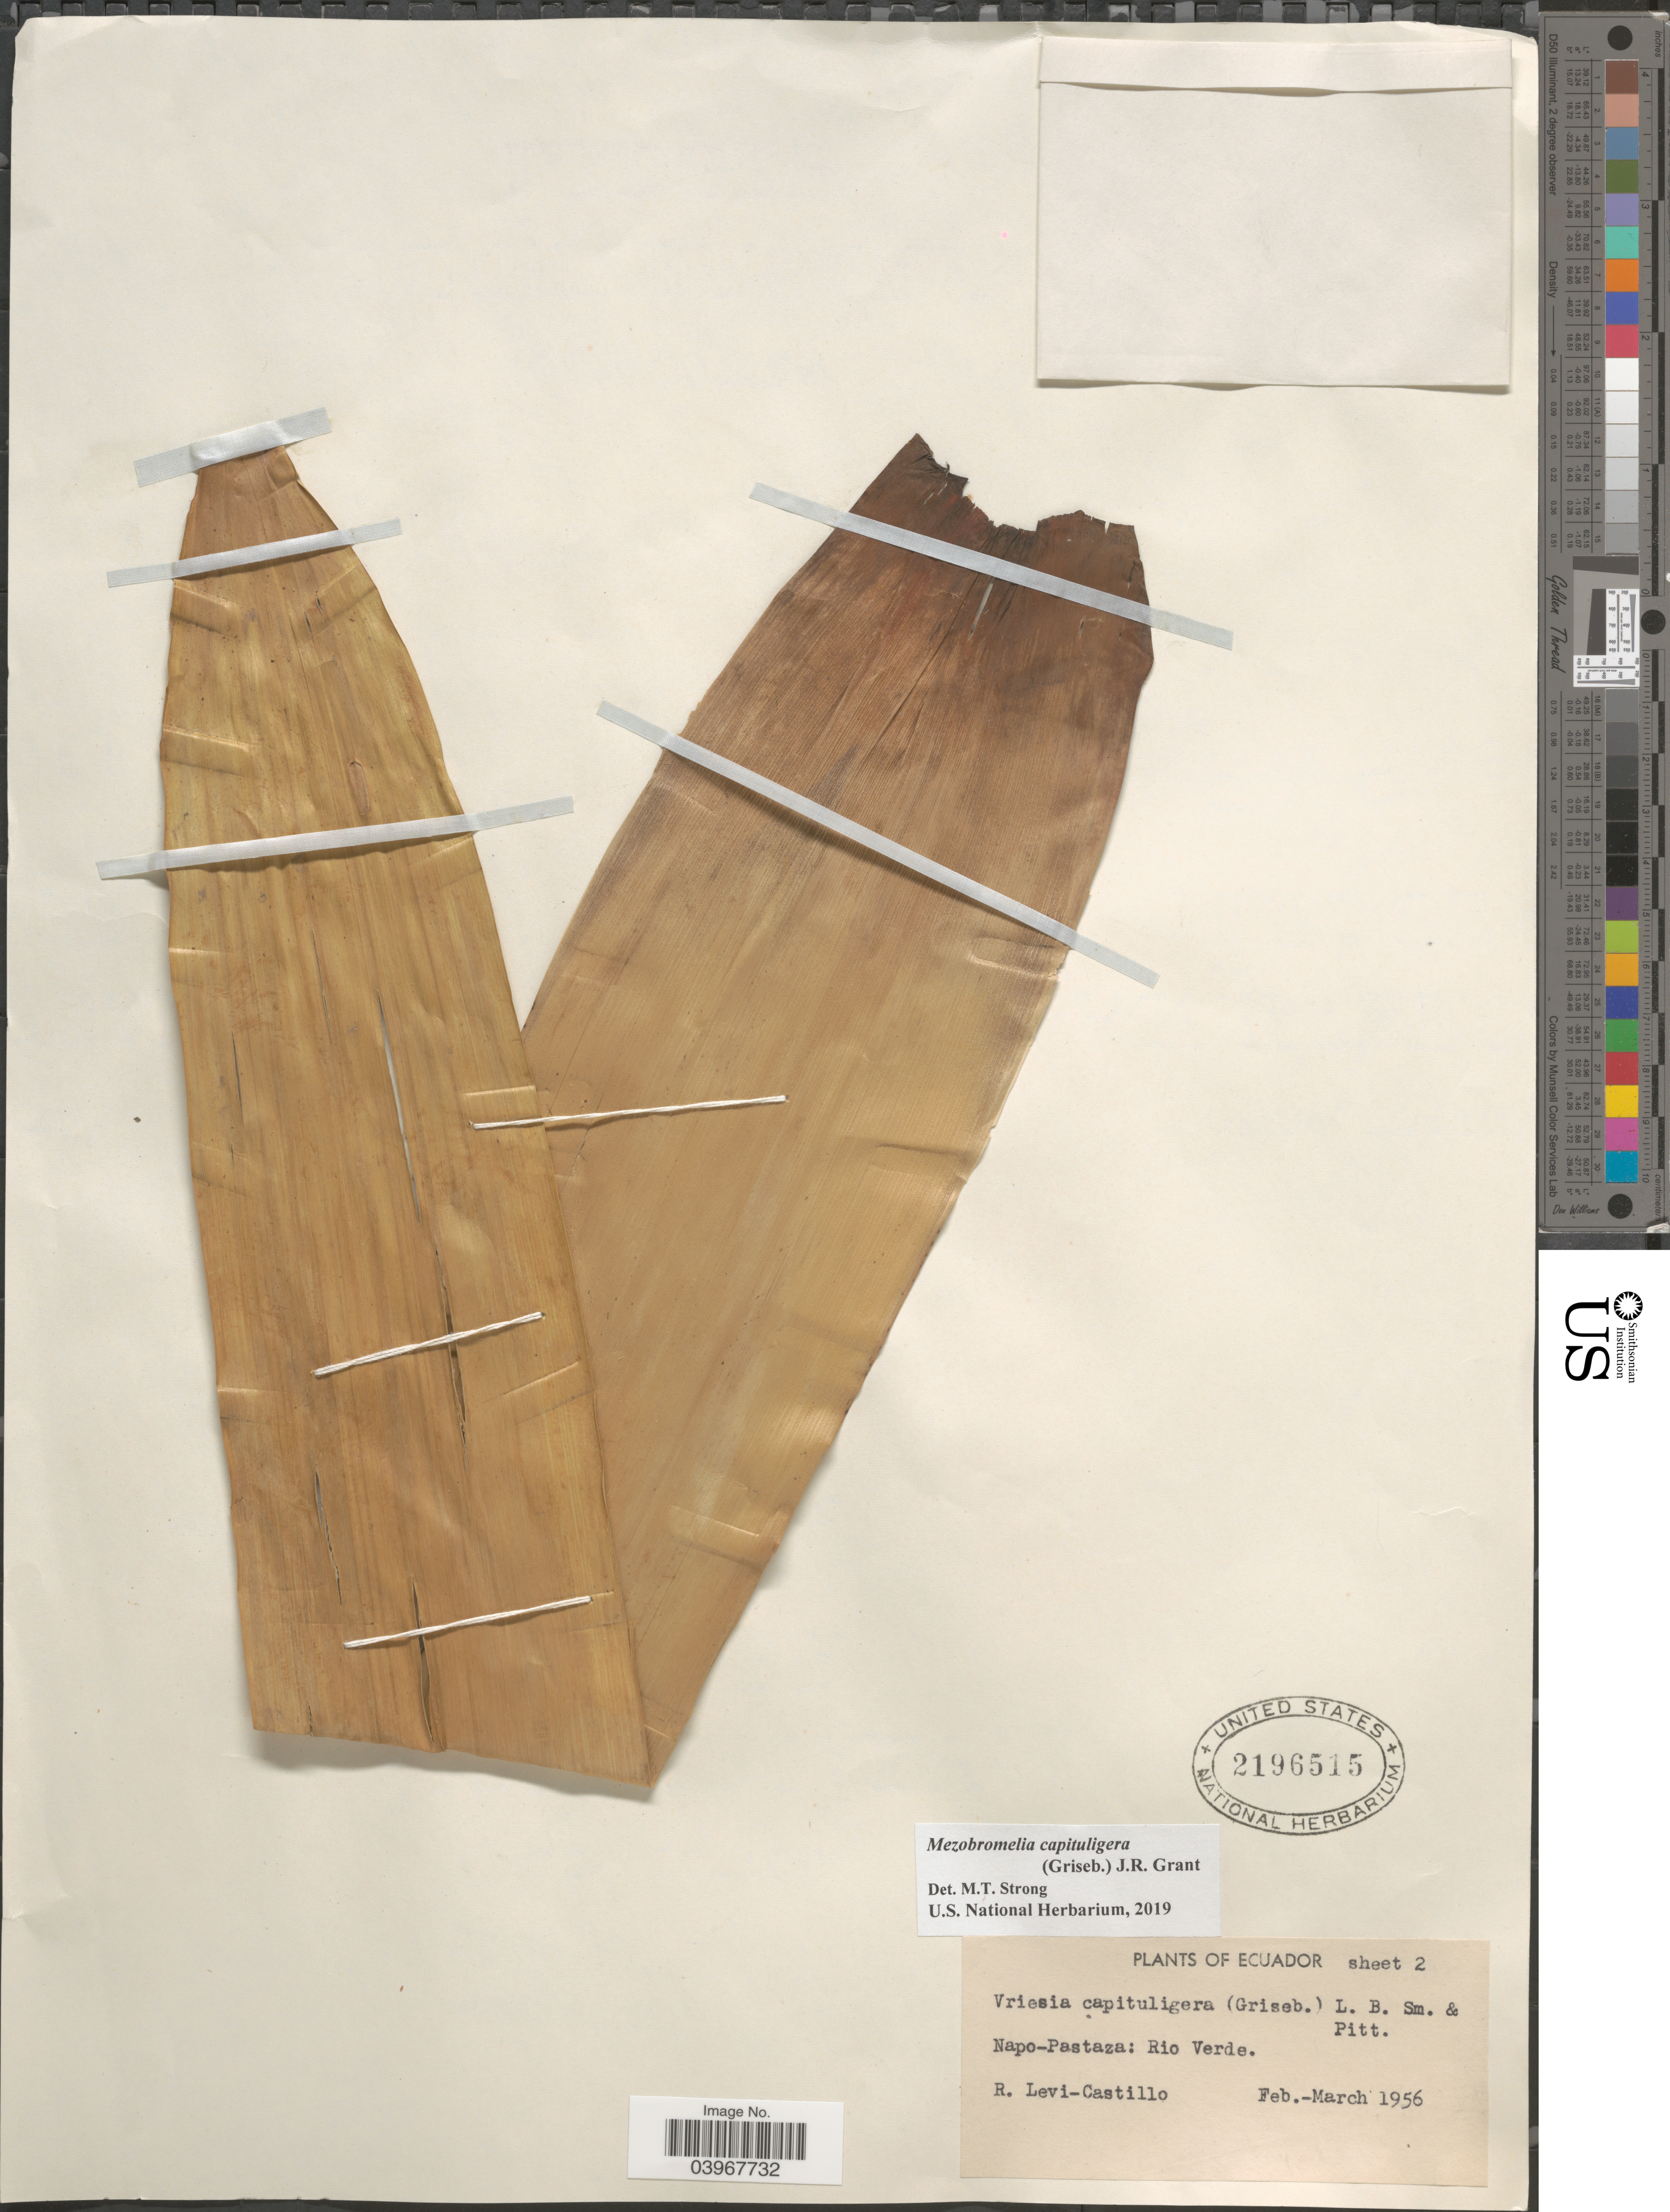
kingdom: Plantae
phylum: Tracheophyta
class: Liliopsida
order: Poales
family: Bromeliaceae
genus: Mezobromelia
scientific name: Mezobromelia capituligera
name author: (Griseb.) J.R. Grant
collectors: R. Levi-Castillo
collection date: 1956-02/1956-03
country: Ecuador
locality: Napo-Pastaza: Rio Verde.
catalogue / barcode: US 2196515